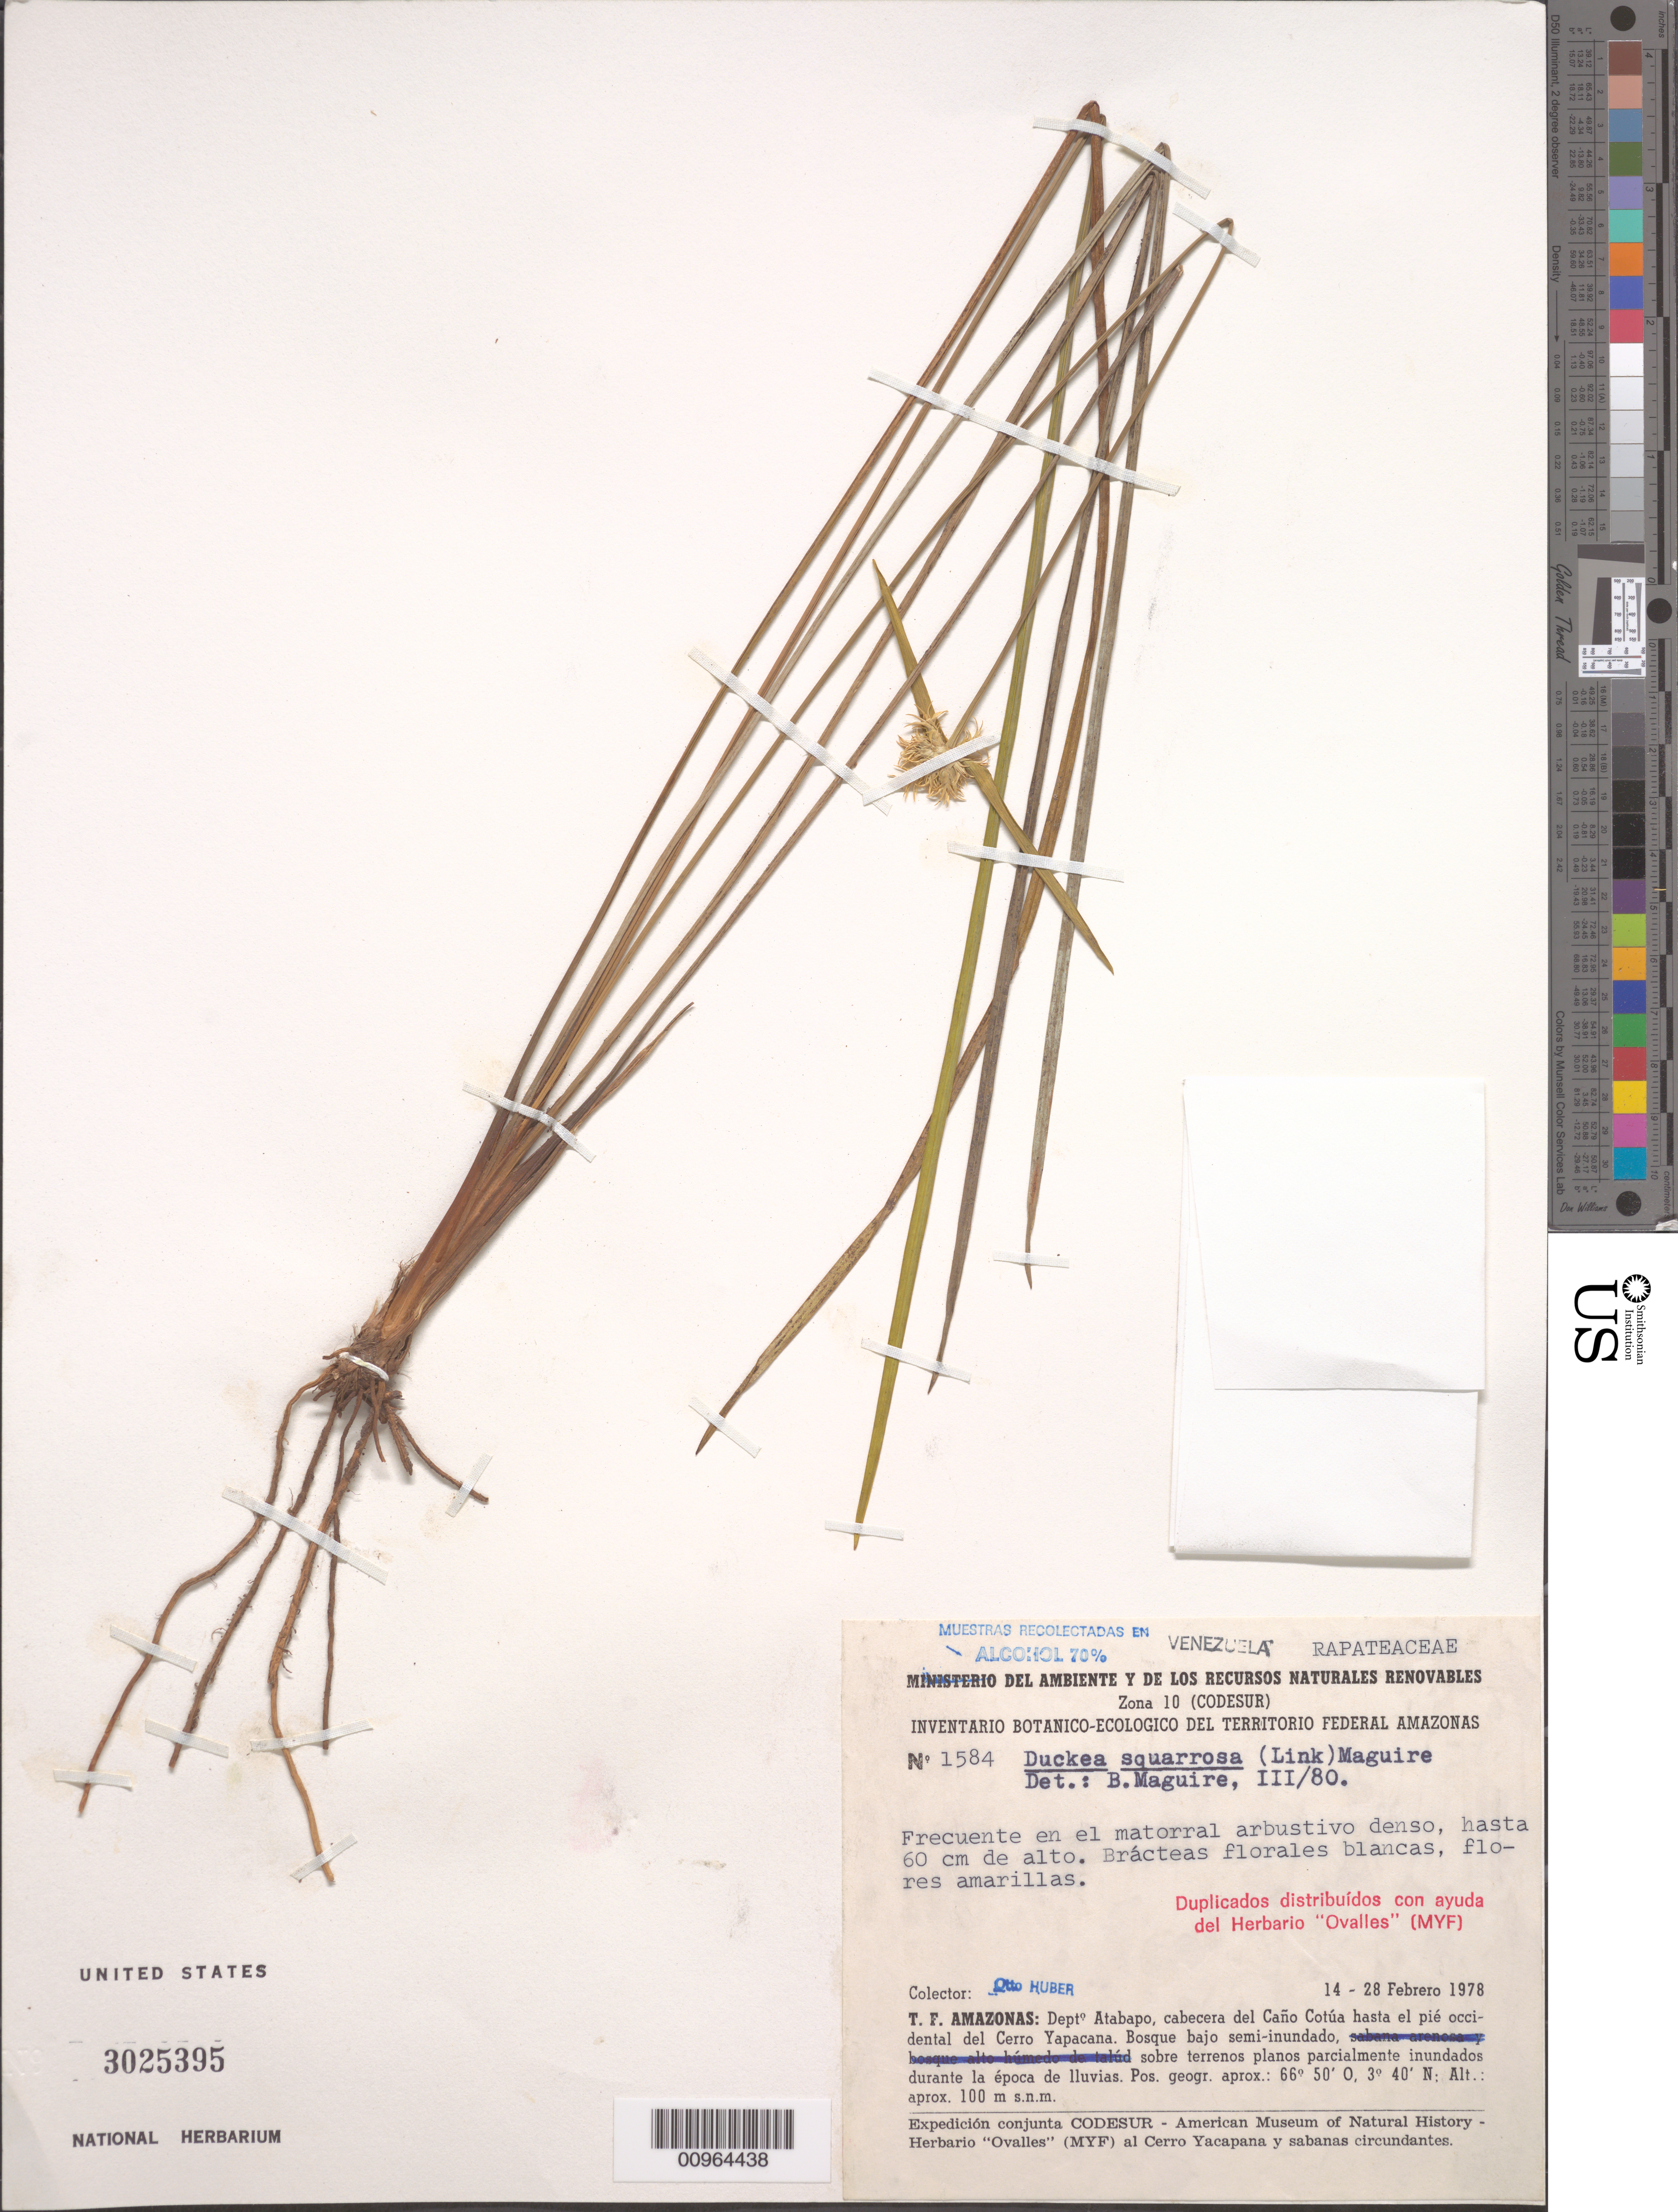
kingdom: Plantae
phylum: Tracheophyta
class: Liliopsida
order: Poales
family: Rapateaceae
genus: Duckea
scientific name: Duckea squarrosa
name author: (Willd.) Maguire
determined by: Maguire, Bassett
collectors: O. Huber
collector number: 1584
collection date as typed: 14-Feb-78 to 28-Feb-78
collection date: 1978-02-14/1978-02-28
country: Venezuela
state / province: Amazonas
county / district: Atabapo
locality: Caño Cotúa hasta el pié occidental del Cerro Yapacána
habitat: Borde del bosque, sabana arenosa, sobre terrenos planos parcialmente inundados durante la epoca de lluvias; en el matorral arbustivo denso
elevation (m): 100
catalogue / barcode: US 3025395